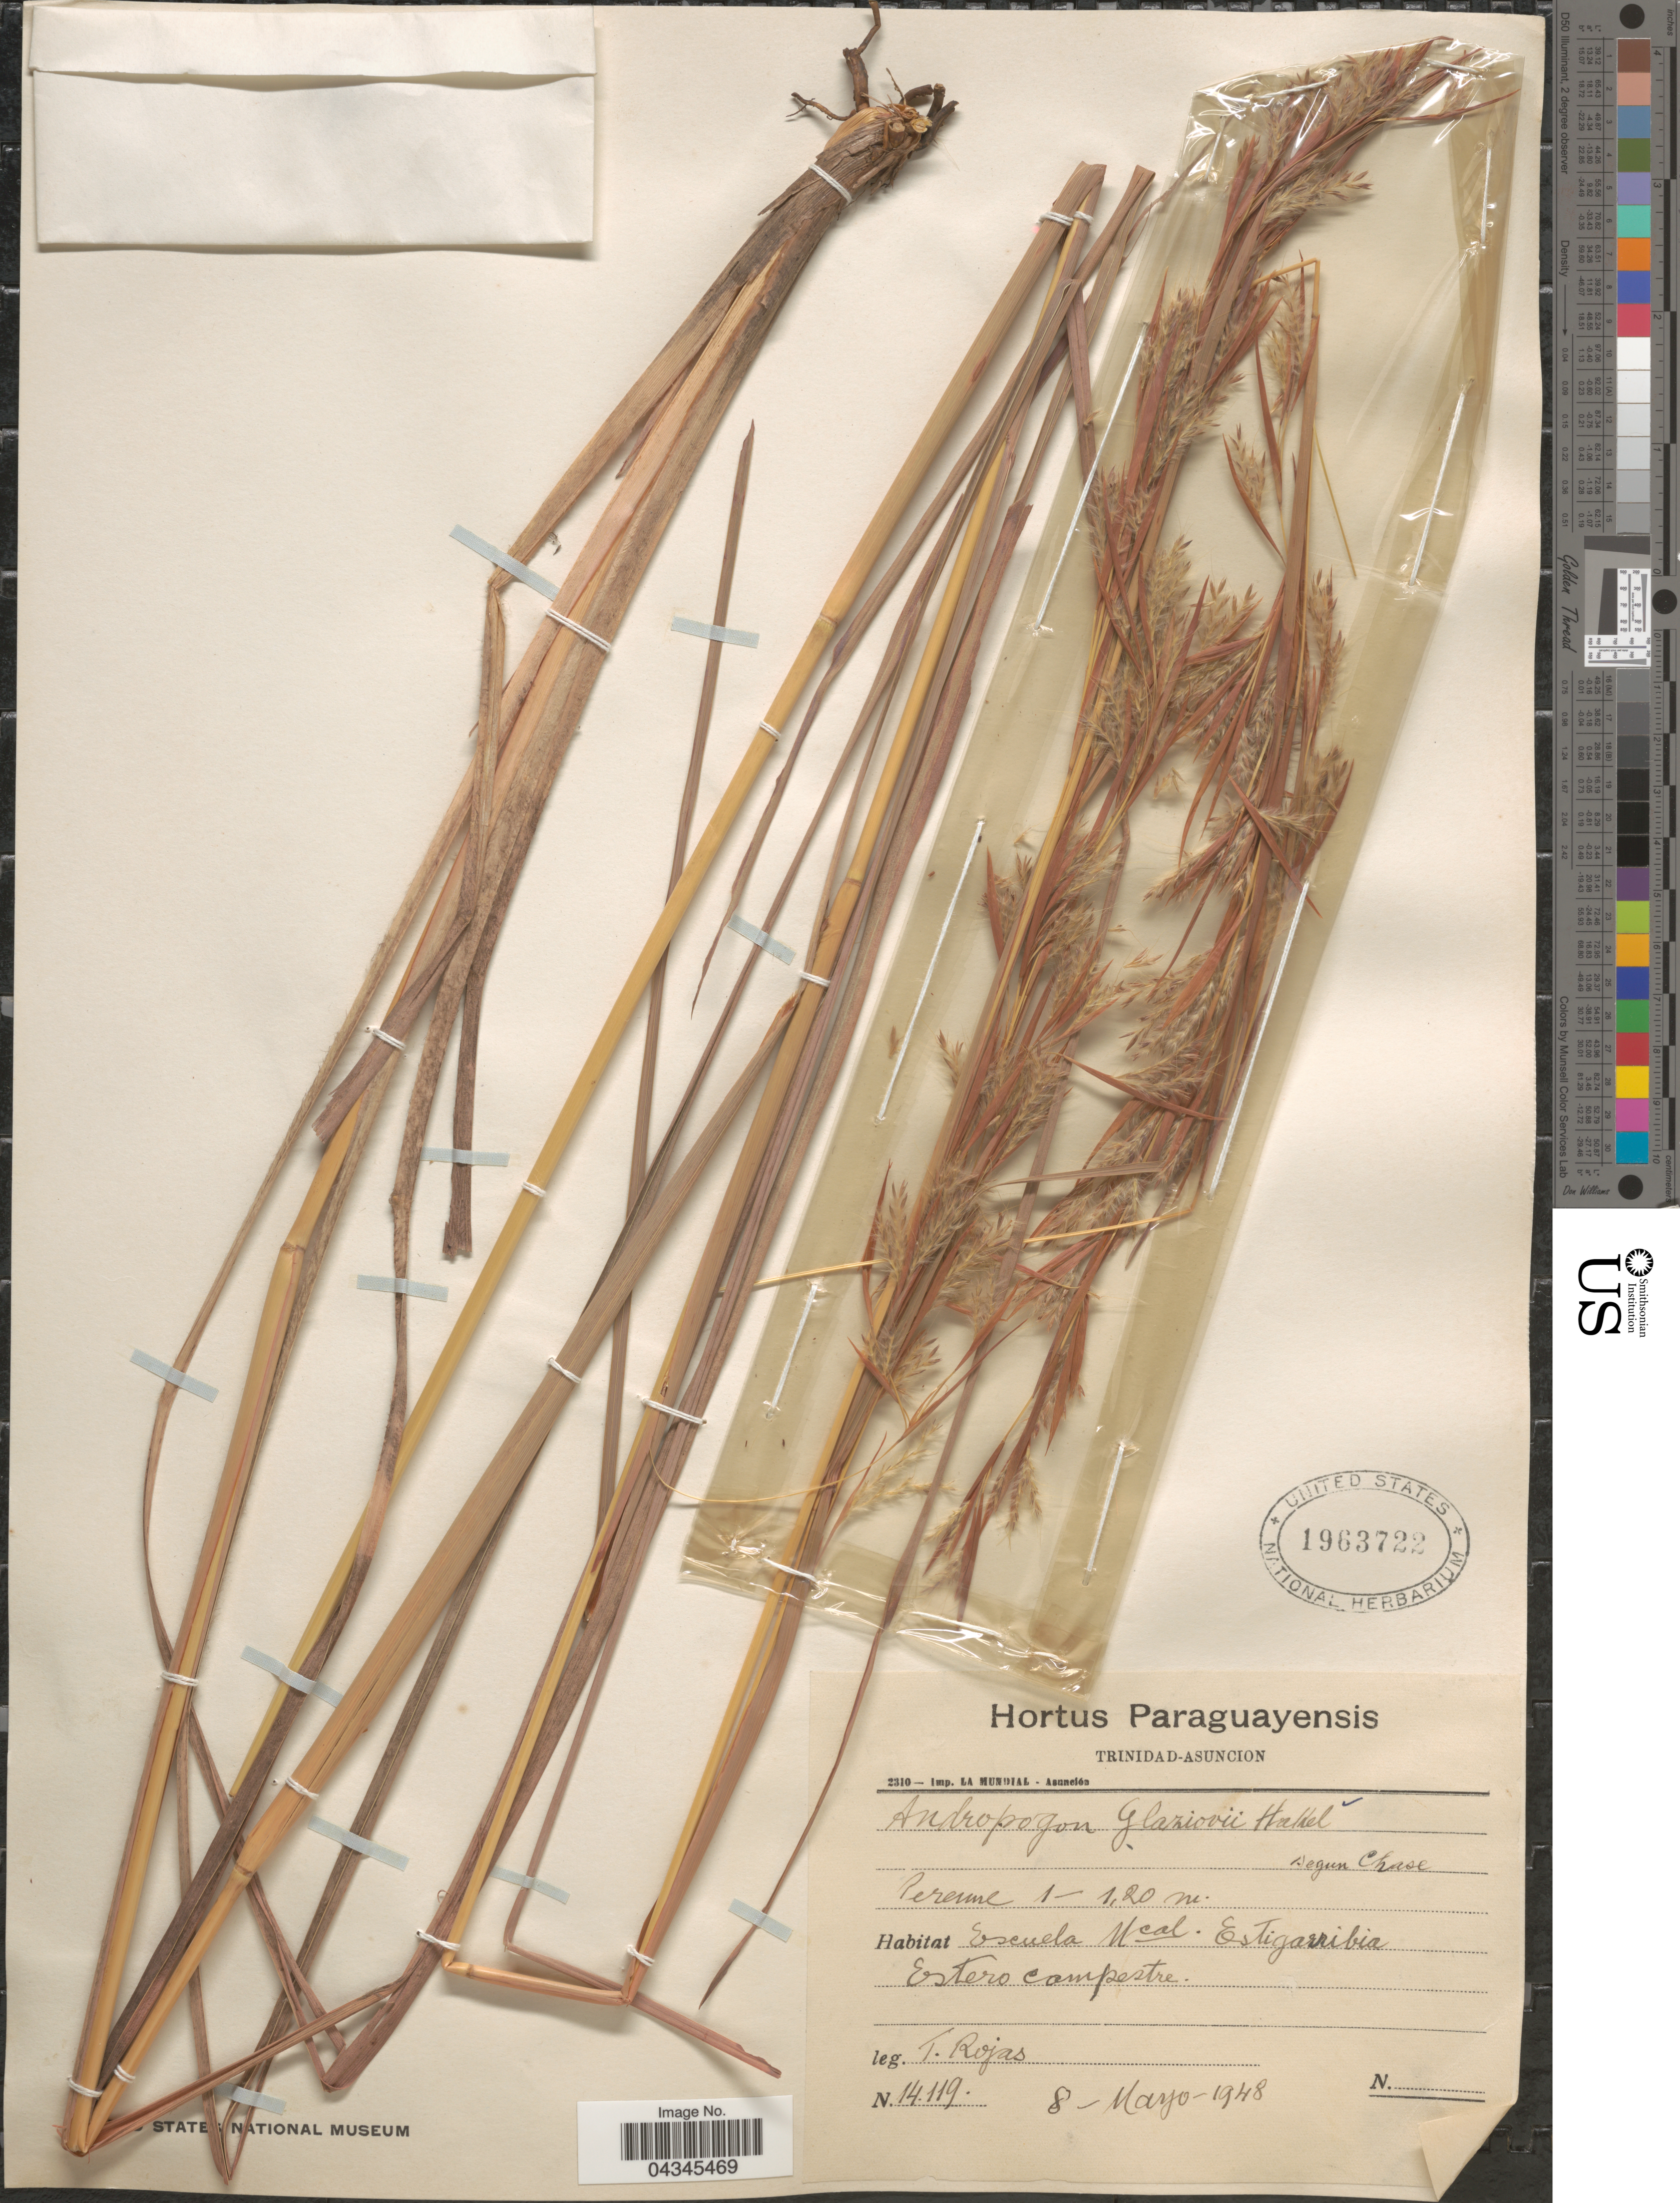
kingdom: Plantae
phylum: Tracheophyta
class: Liliopsida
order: Poales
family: Poaceae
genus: Andropogon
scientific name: Andropogon glaziovii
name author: Hack. in Mart.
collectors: T. Rojas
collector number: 14119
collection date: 1948-05-08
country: Paraguay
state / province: Asuncion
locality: Escuela Mcal Estigarribia. Estero campestre.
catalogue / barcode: US 1963722